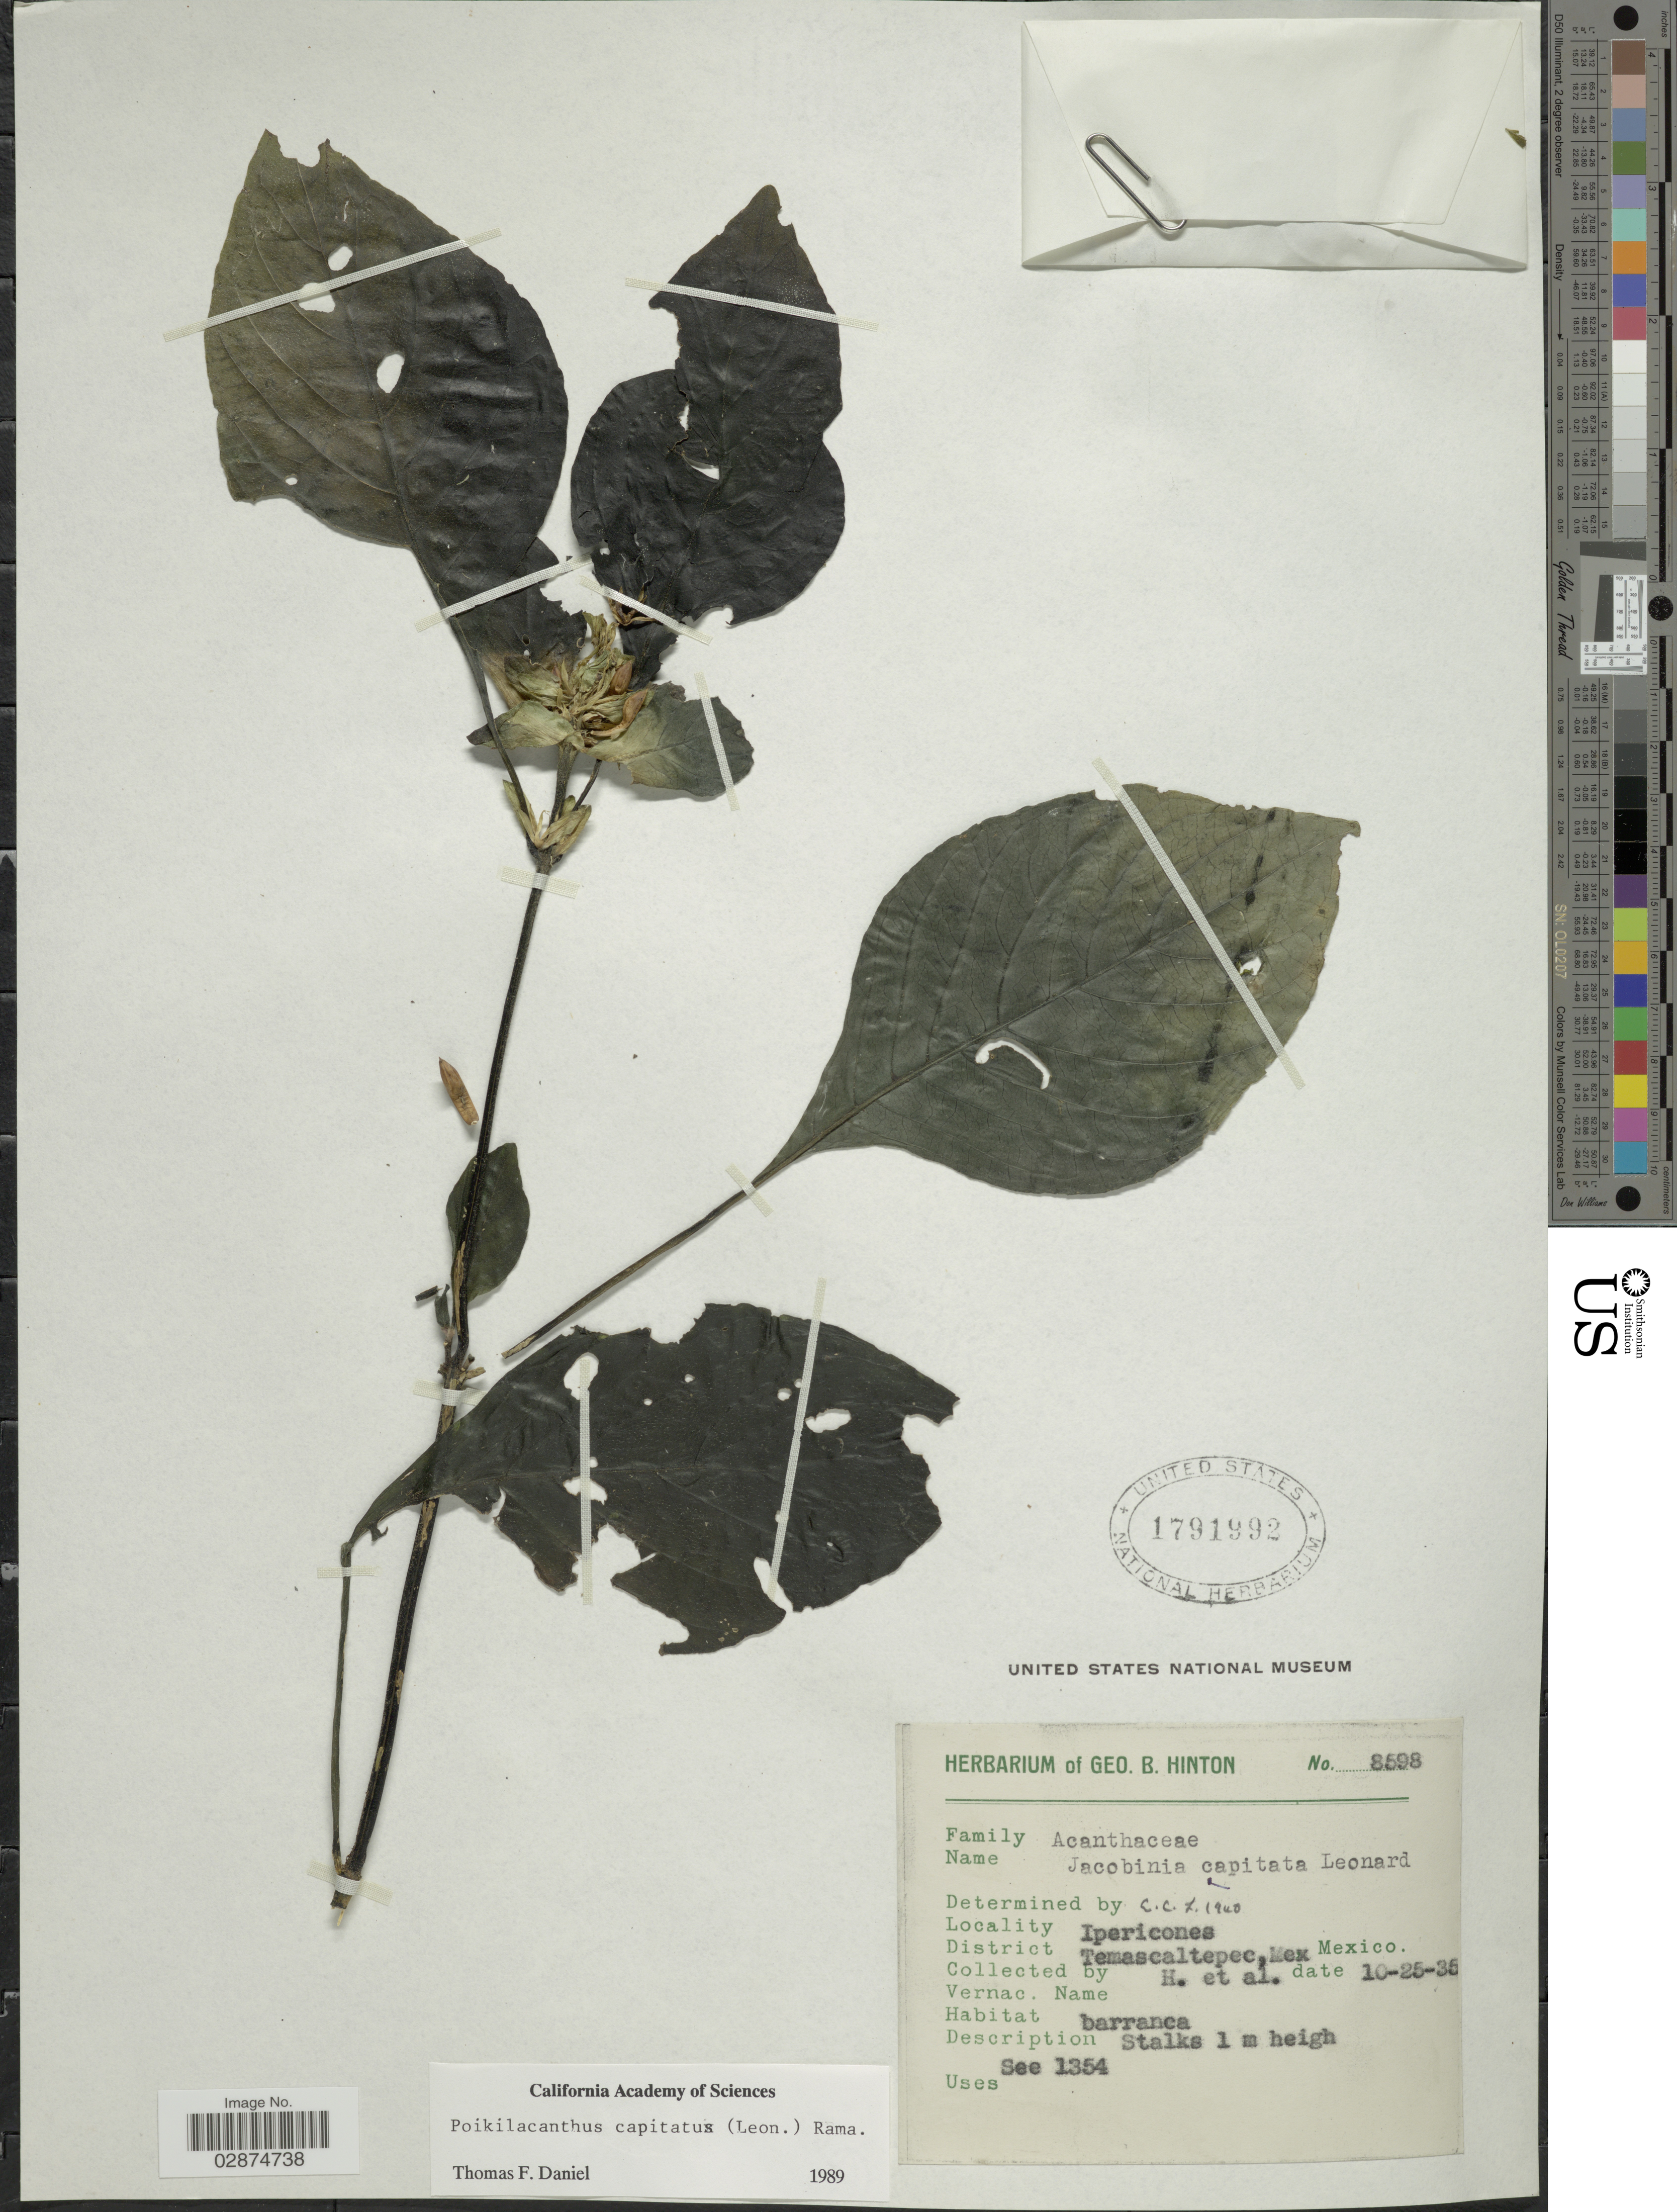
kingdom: Plantae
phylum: Tracheophyta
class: Magnoliopsida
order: Lamiales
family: Acanthaceae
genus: Poikilacanthus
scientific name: Poikilacanthus capitatus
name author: (Leonard) Ramamoorthy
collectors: G. B. Hinton & et al.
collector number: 8598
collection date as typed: Transcribed d/m/y: 25/10/35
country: Mexico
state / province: México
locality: Ipericones. District Temascaltepec.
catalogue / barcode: US 1791992